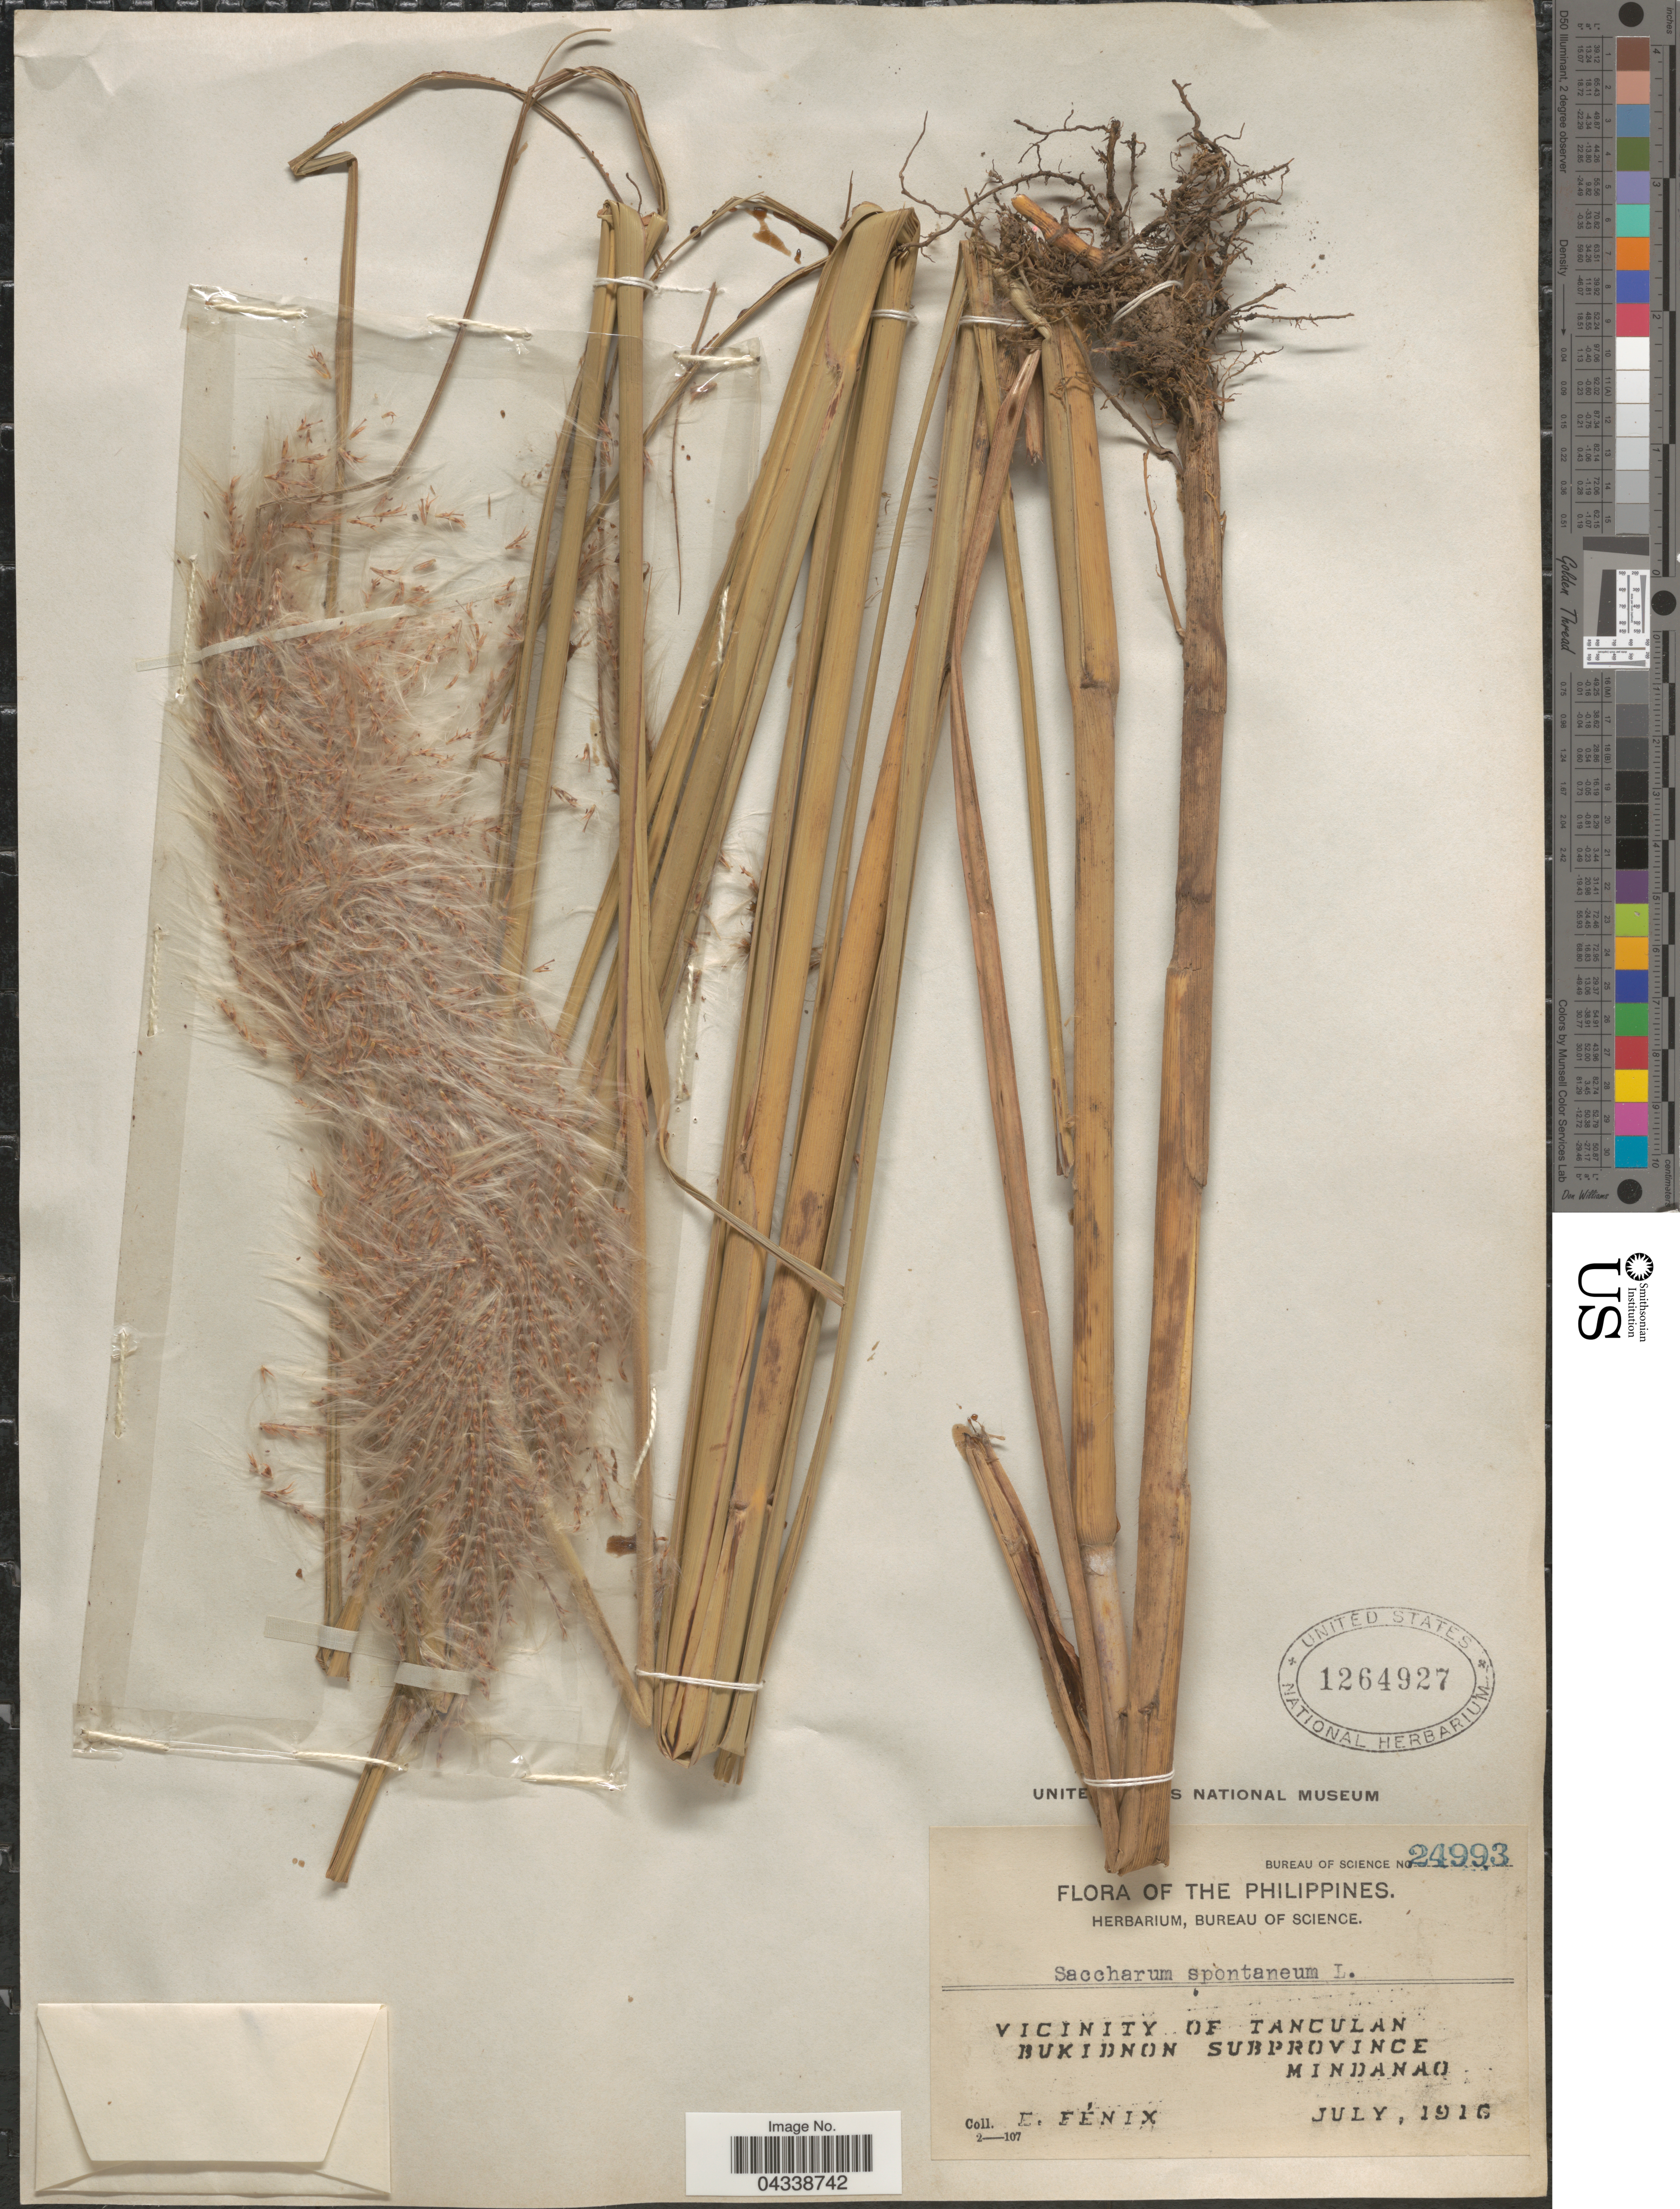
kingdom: Plantae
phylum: Tracheophyta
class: Liliopsida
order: Poales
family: Poaceae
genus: Saccharum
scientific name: Saccharum spontaneum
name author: L.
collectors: E. Fénix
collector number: Bureau of Science 24993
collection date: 1916-07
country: Philippines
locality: Vicinity of Tanculan. Bukidnon Subprovince. Mindanao.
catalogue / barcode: US 1264927